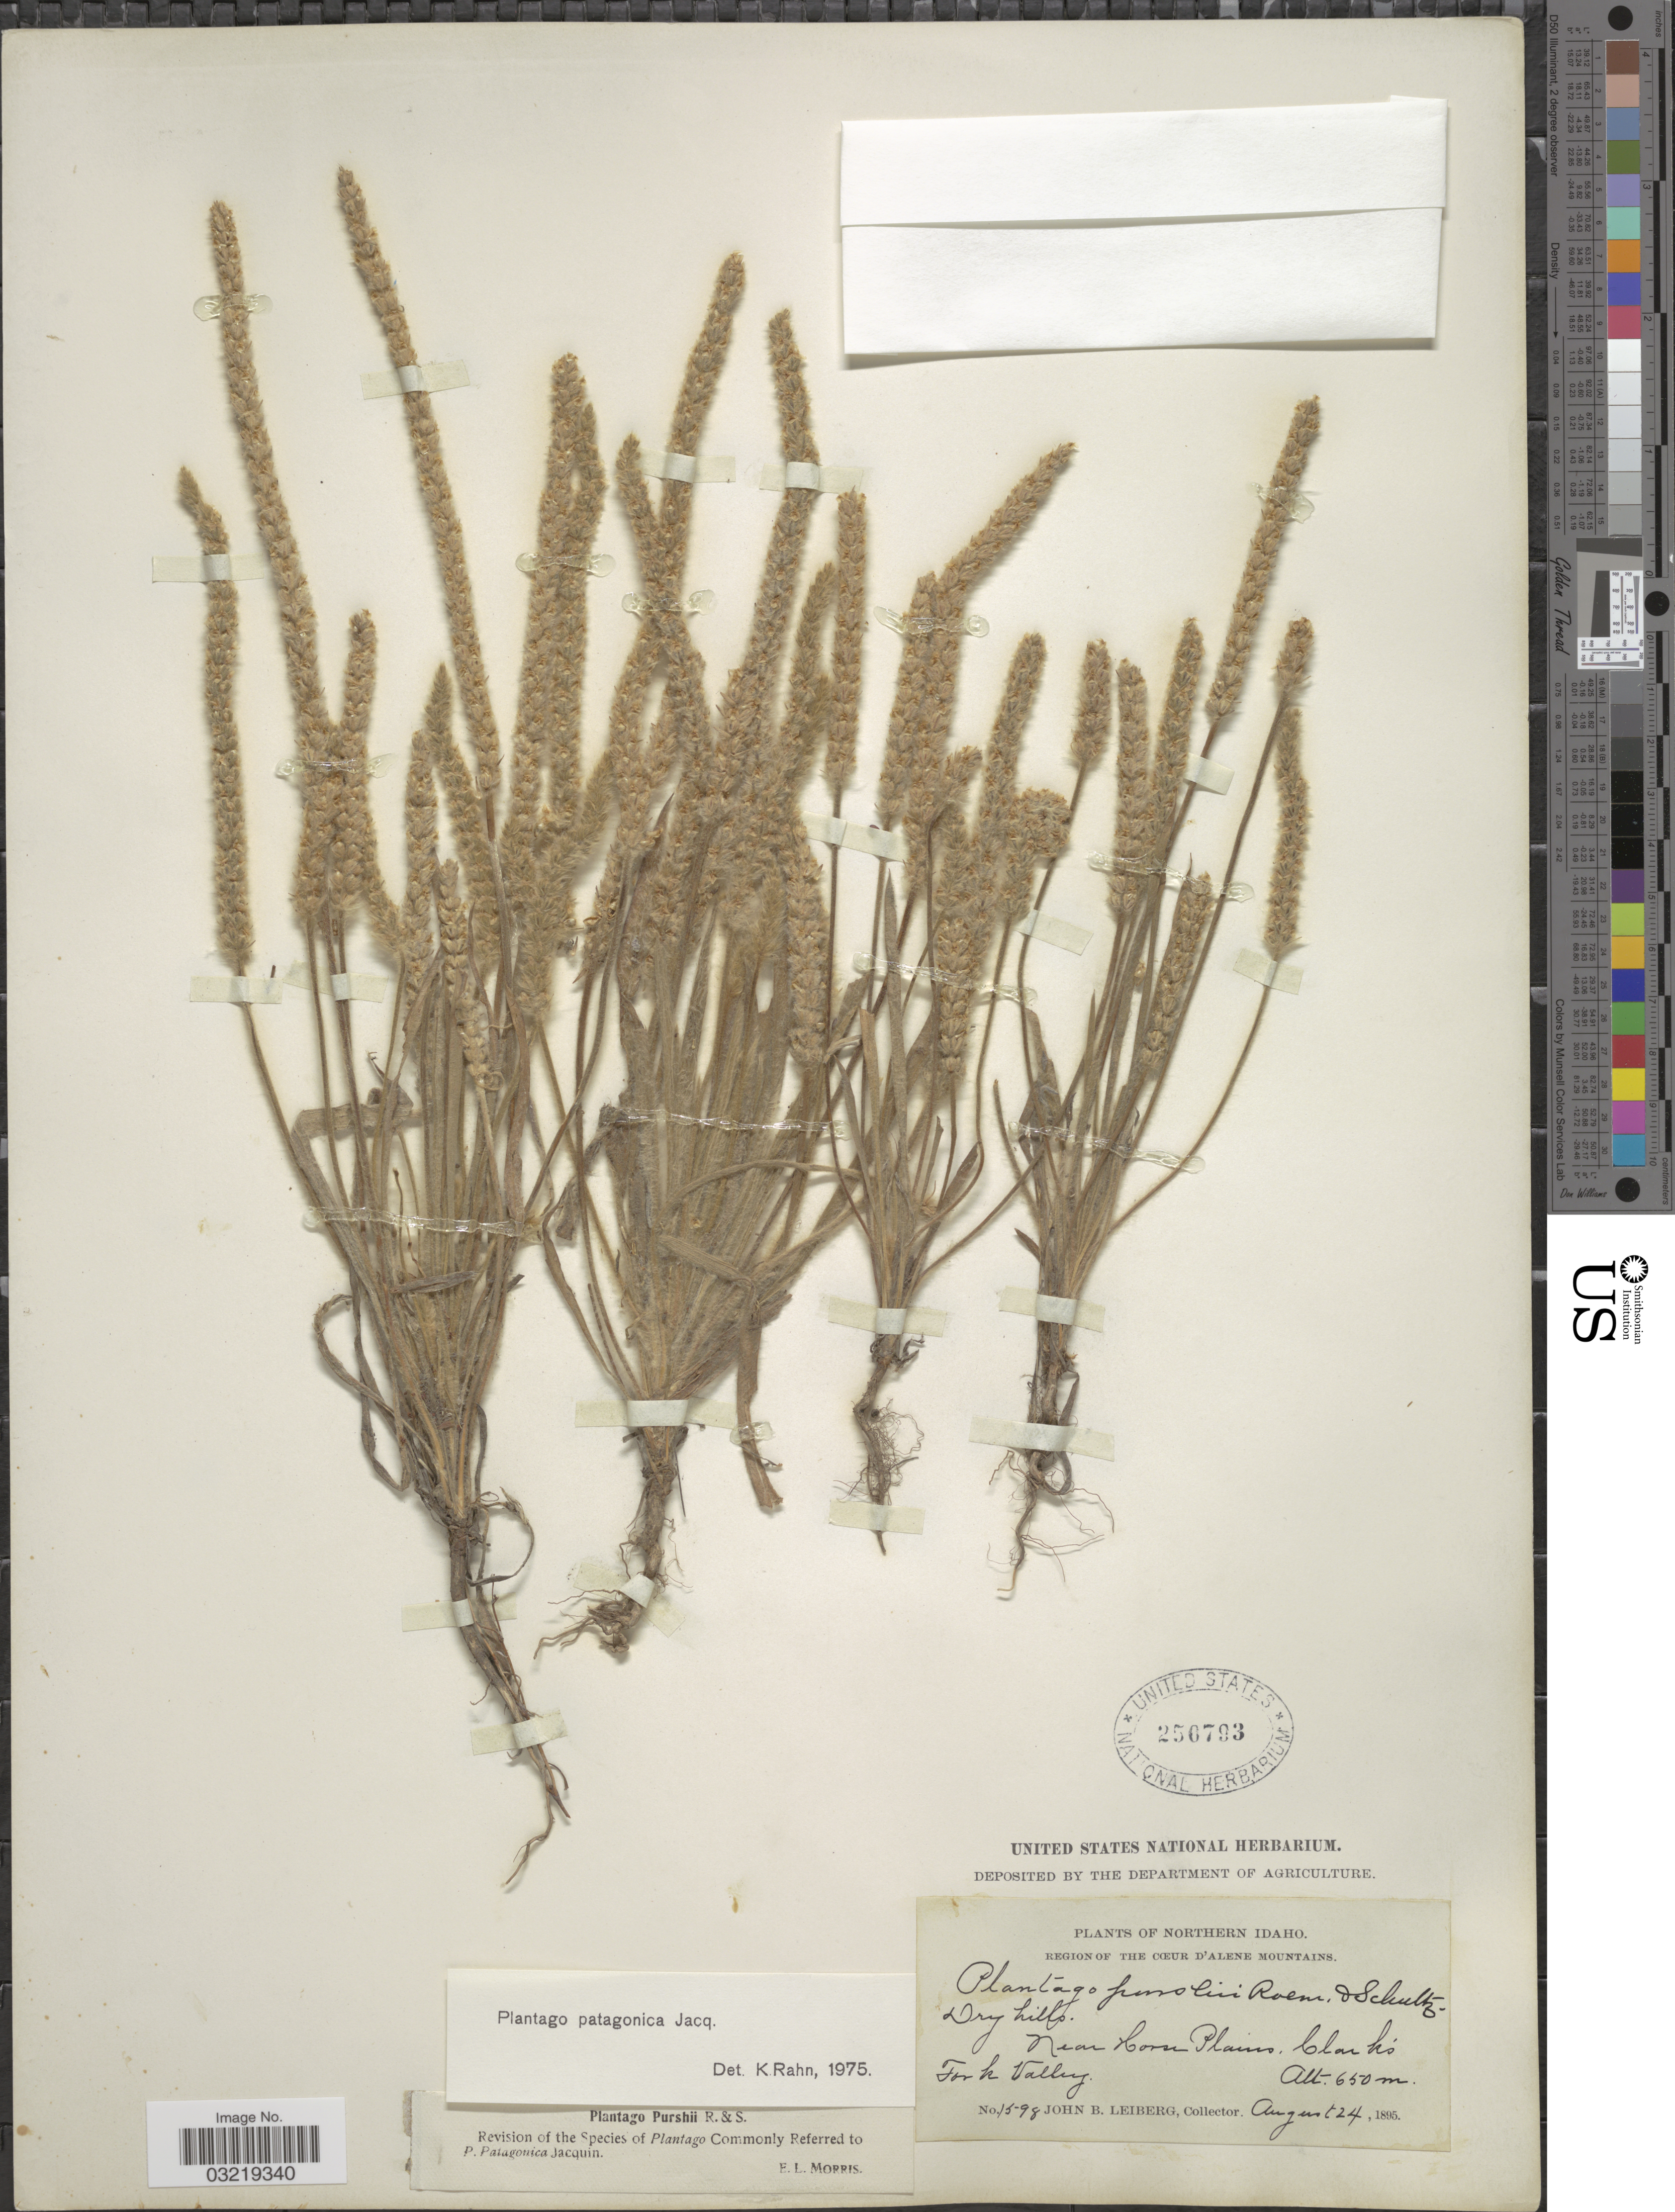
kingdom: Plantae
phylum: Tracheophyta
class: Magnoliopsida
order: Lamiales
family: Plantaginaceae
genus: Plantago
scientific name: Plantago patagonica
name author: Jacq.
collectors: J. B. Leiberg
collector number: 1598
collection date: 1895-08-24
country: United States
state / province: Idaho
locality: Northern Idaho. Near Horse Plains. Clark's Fork Valley.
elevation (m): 650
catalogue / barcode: US 250793